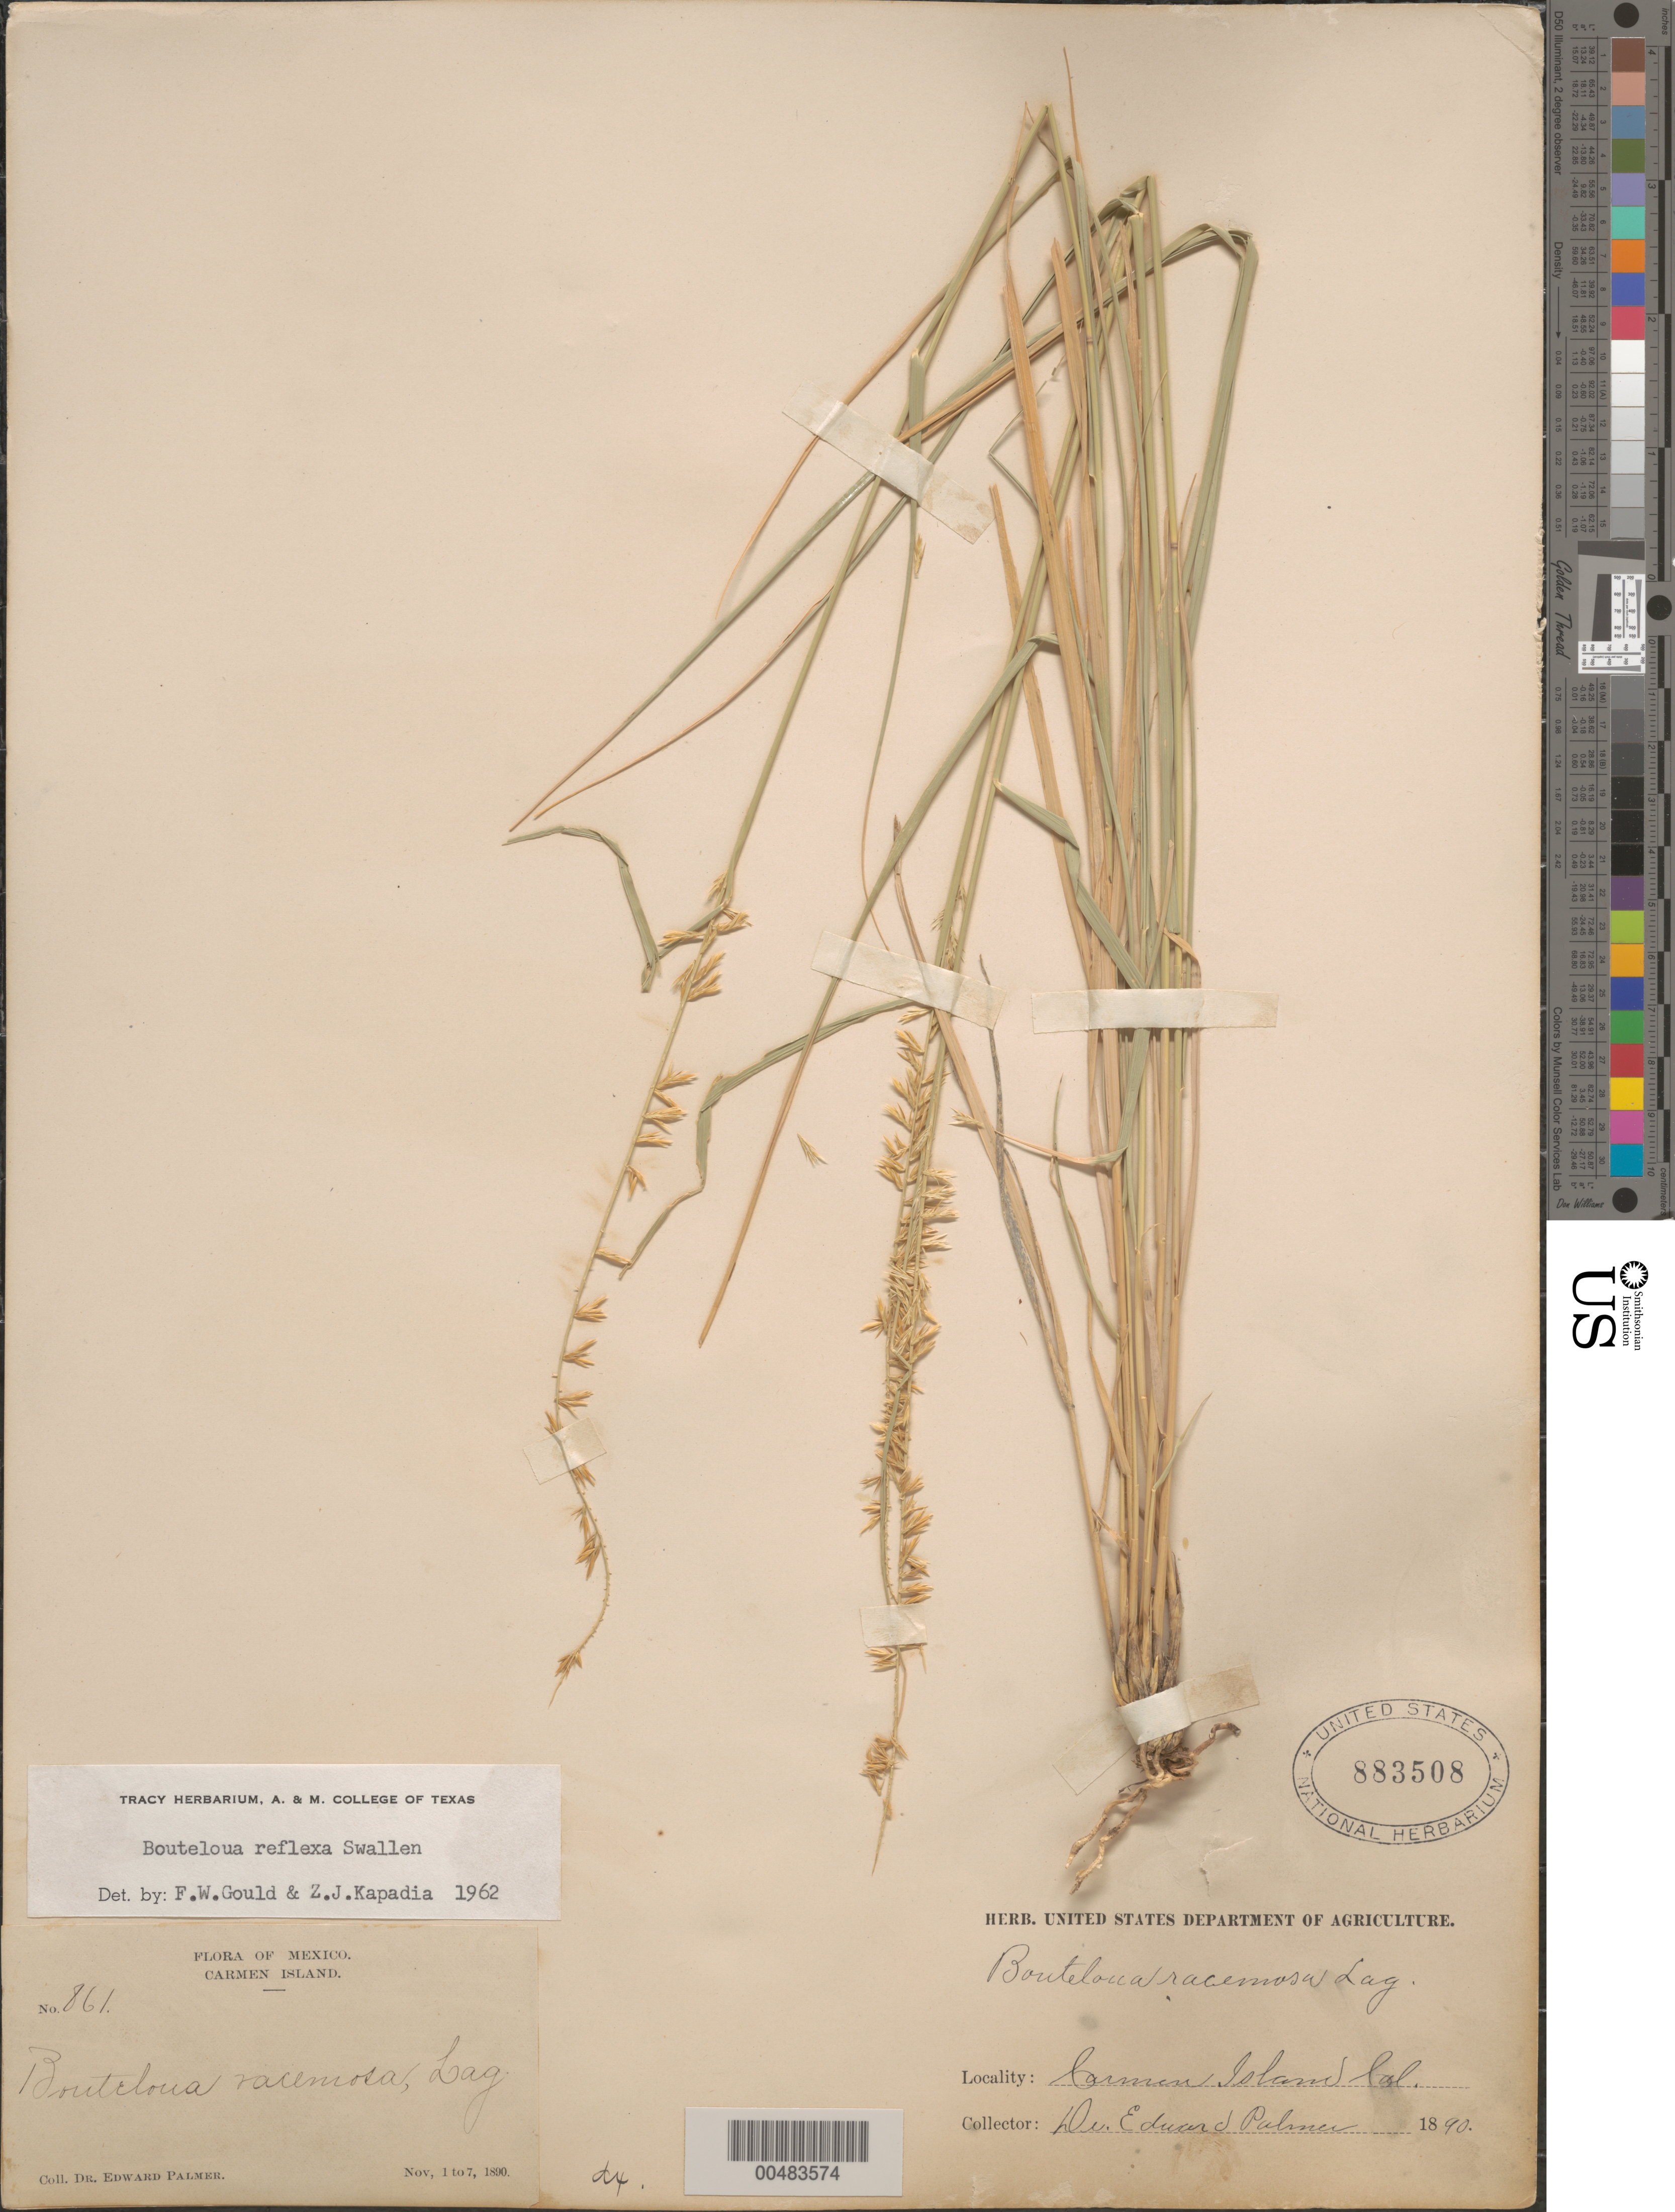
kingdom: Plantae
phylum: Tracheophyta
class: Liliopsida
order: Poales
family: Poaceae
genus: Bouteloua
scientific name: Bouteloua reflexa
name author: Swallen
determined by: Gould, F. W.; Kapadia, Zarir J.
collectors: E. Palmer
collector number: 861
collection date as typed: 1 Nov 1890 to 7 Nov 1890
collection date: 1890-11-01/1890-11-07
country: Mexico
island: Carmen Island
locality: Carmen Island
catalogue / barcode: US 883508